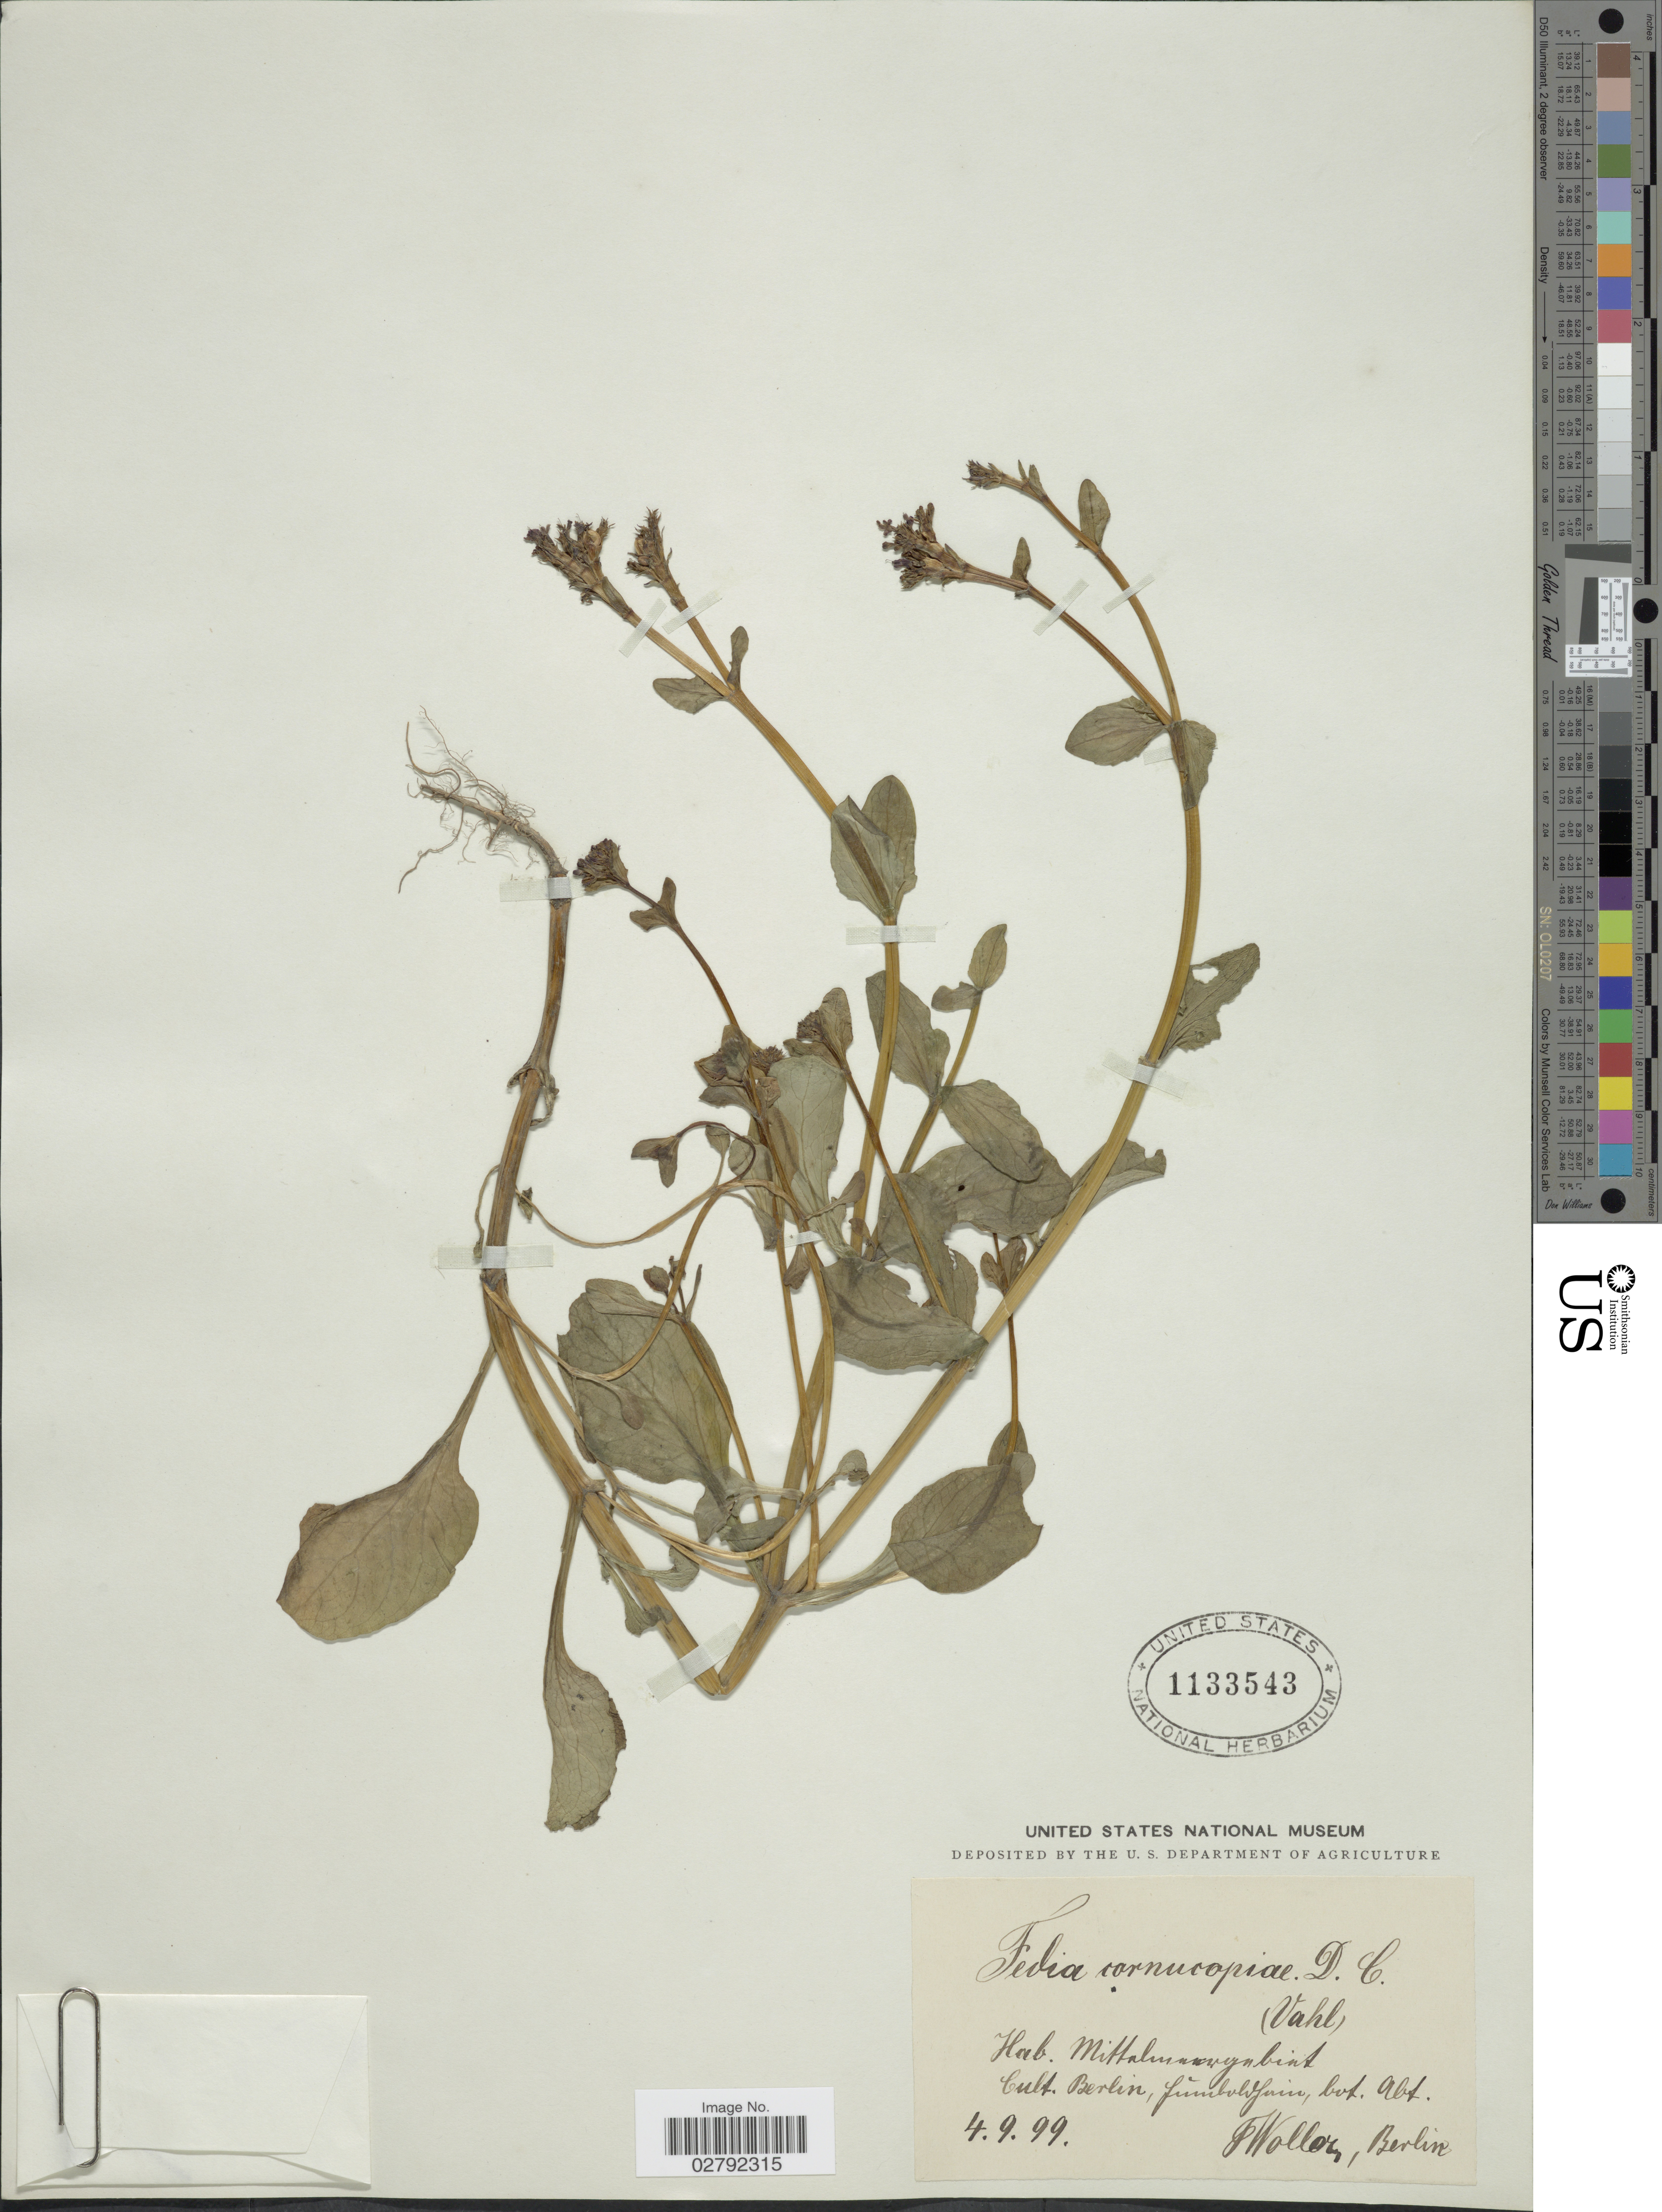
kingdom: Plantae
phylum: Tracheophyta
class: Magnoliopsida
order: Dipsacales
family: Caprifoliaceae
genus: Valerianella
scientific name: Valerianella cornucopia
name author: Loisel.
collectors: J. Wolle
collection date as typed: Transcribed d/m/y: 4/9/99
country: Germany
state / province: Berlin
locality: Cult. Berlin, fimboldjain, bot. Abt. [interpreted]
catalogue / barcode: US 1133543